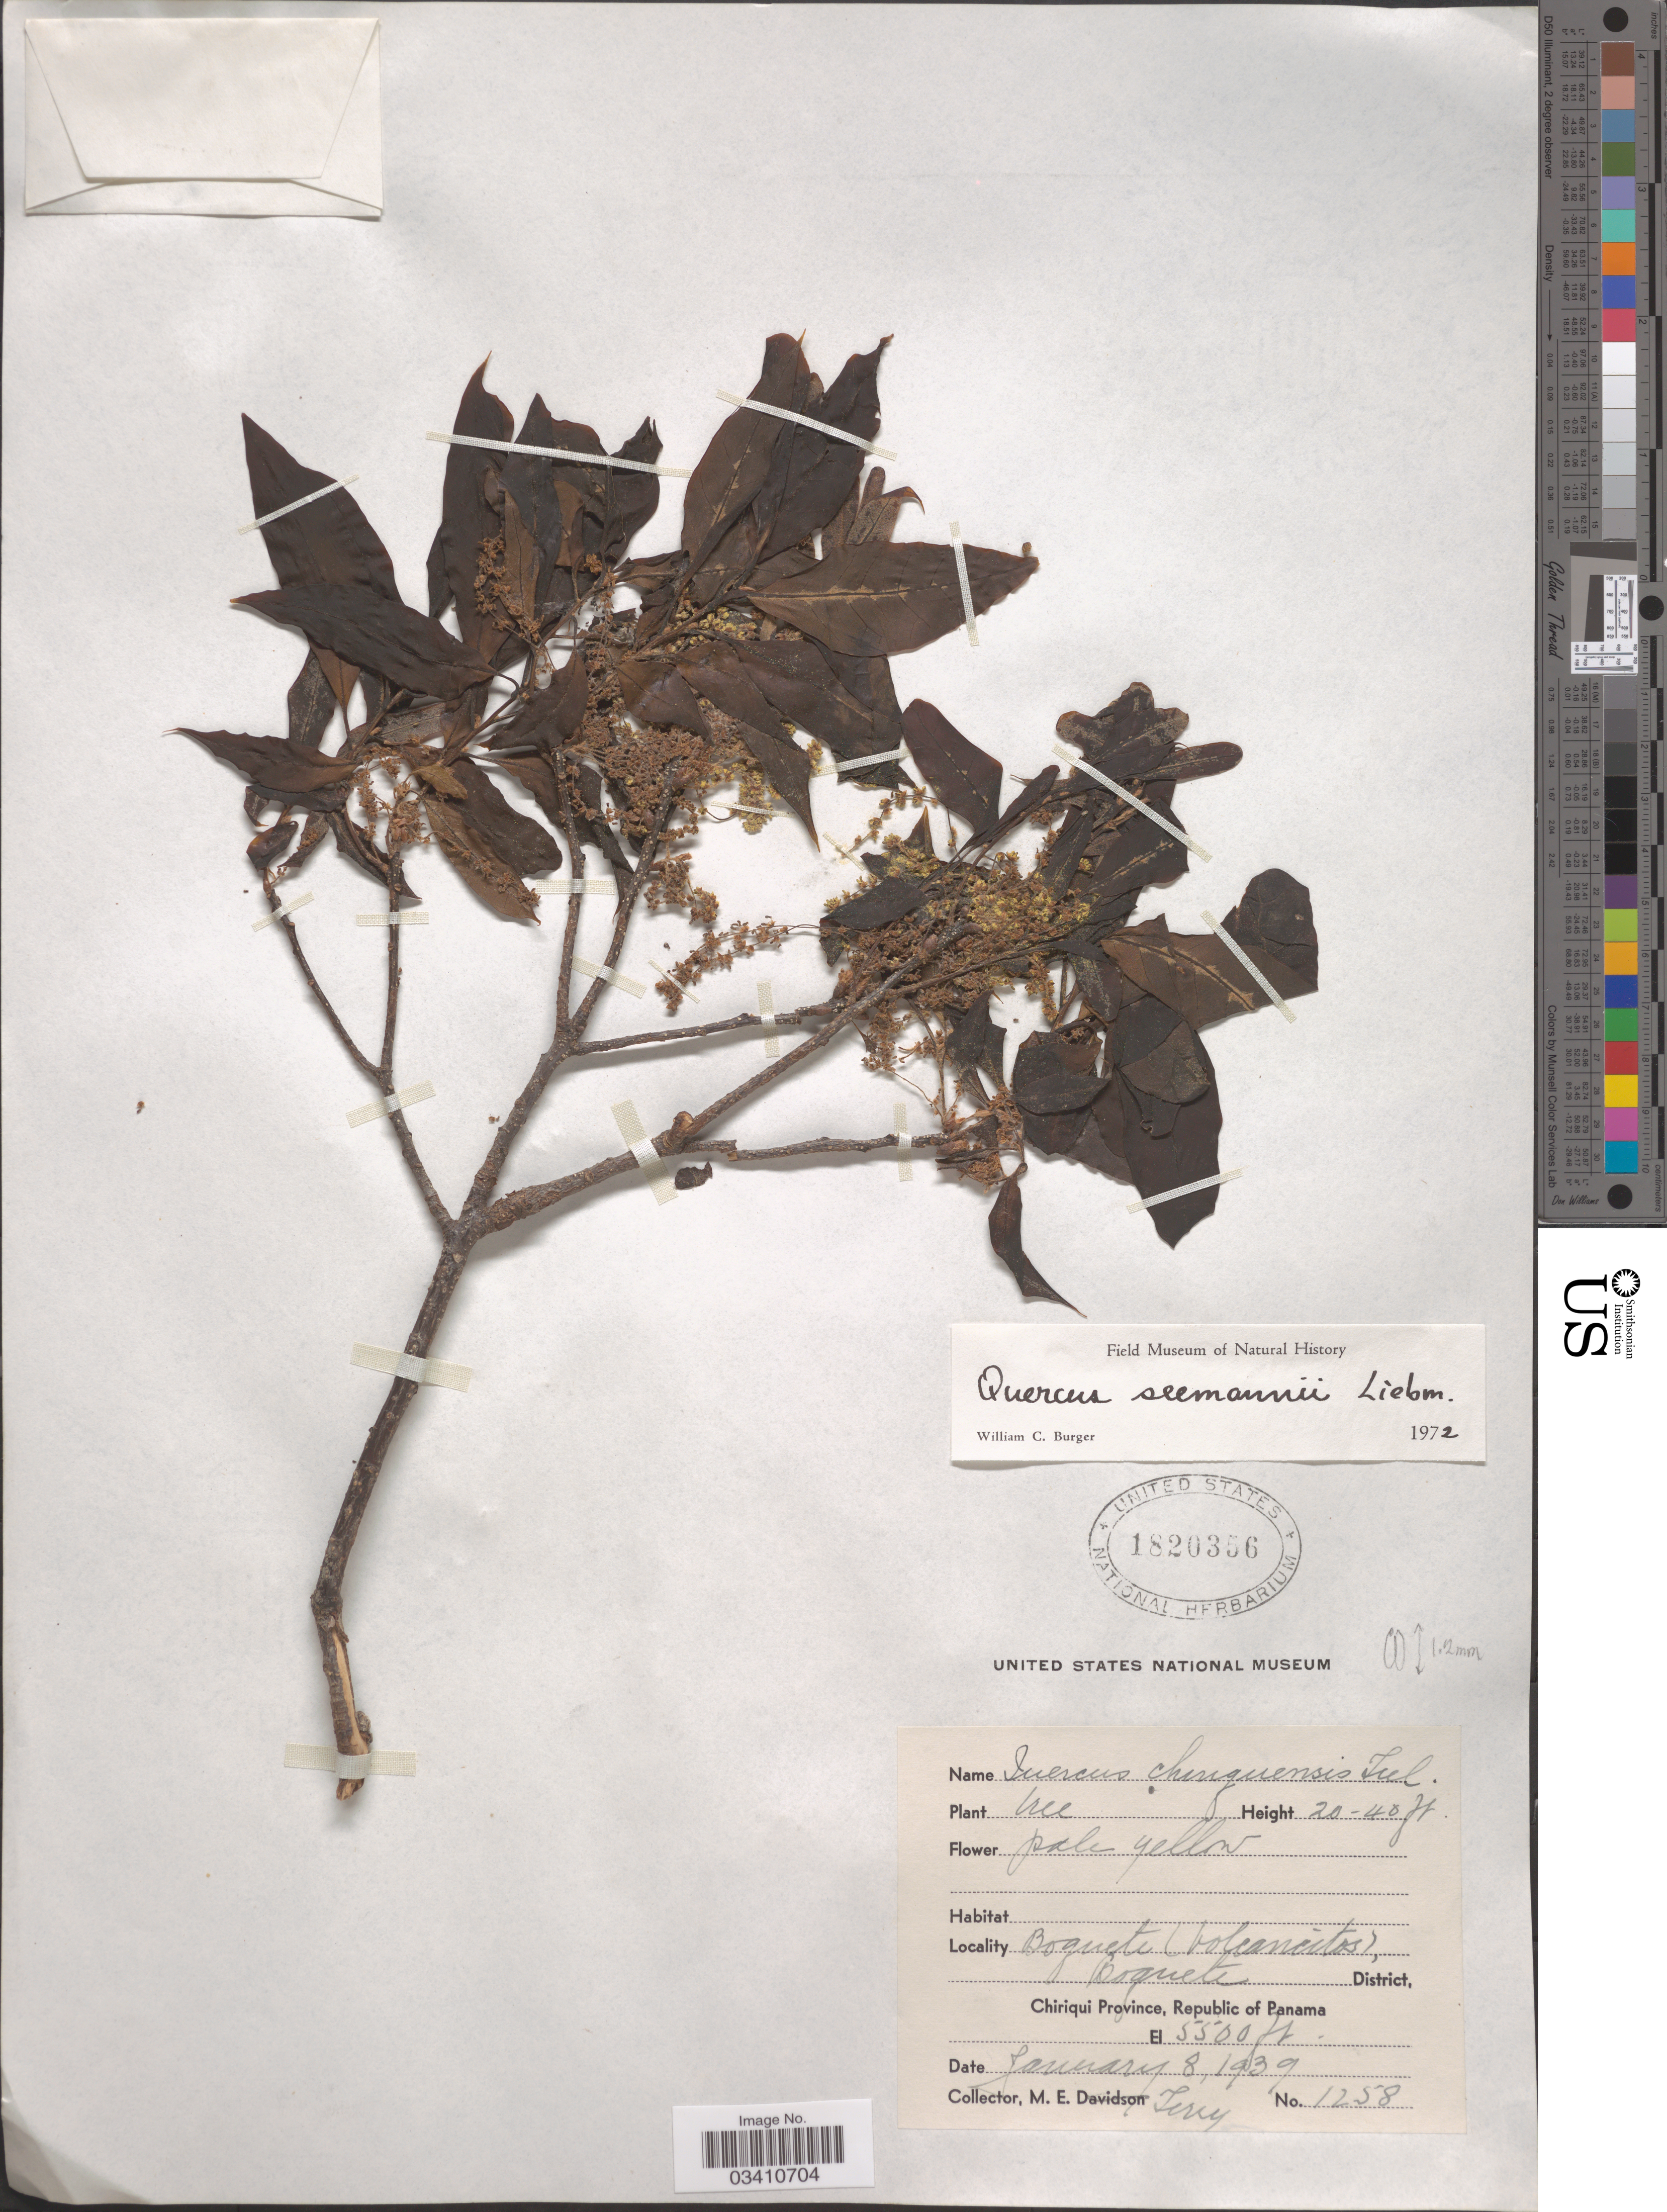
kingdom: Plantae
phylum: Tracheophyta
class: Magnoliopsida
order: Fagales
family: Fagaceae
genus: Quercus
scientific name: Quercus seemannii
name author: Liebm.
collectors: M. Terry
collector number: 1258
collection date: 1939-01-08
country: Panama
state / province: Chiriqui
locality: Boquete (Volcancitos), Boquete District.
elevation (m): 1676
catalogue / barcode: US 1820356